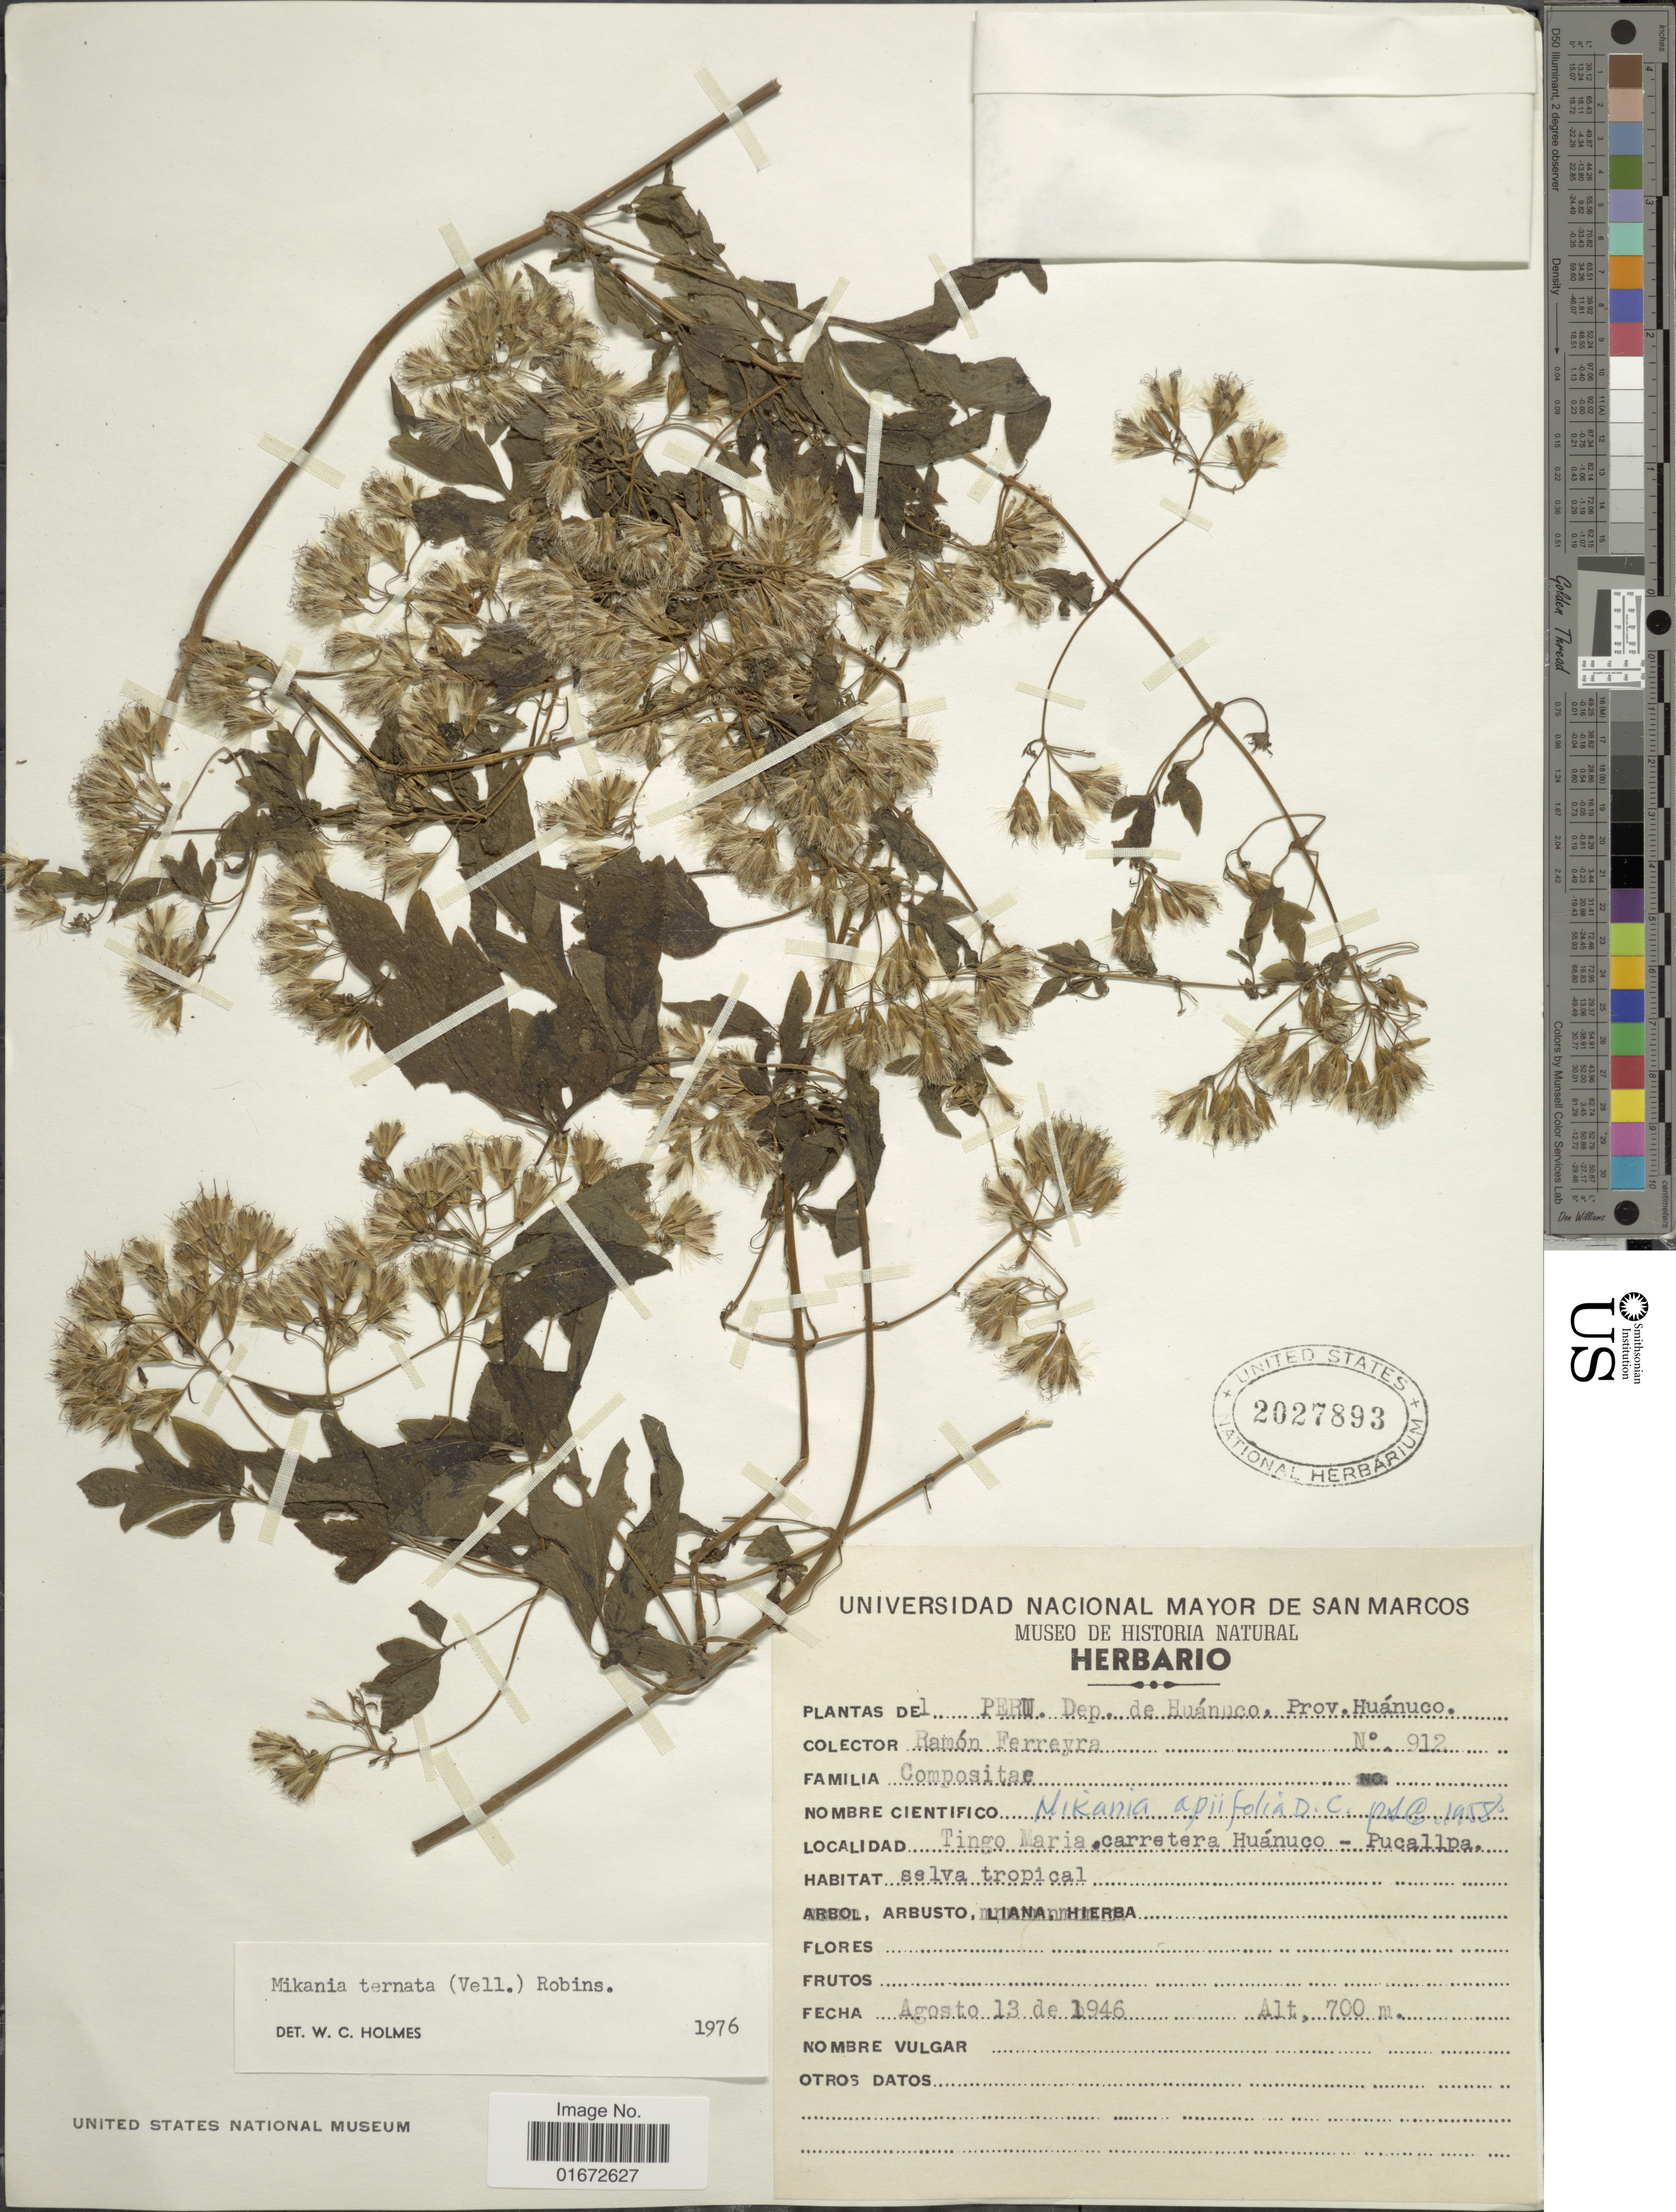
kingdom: Plantae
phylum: Tracheophyta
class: Magnoliopsida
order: Asterales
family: Asteraceae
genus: Mikania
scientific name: Mikania ternata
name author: (Vell.) B.L. Rob.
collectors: R. A. Ferreyra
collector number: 912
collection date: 1946-08-13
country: Peru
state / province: Huánuco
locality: Dep. de Huánuco, Prov. Huánuco. Tingo Maria, carretera Huánuco - Pucallpa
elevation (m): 700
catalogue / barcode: US 2027893